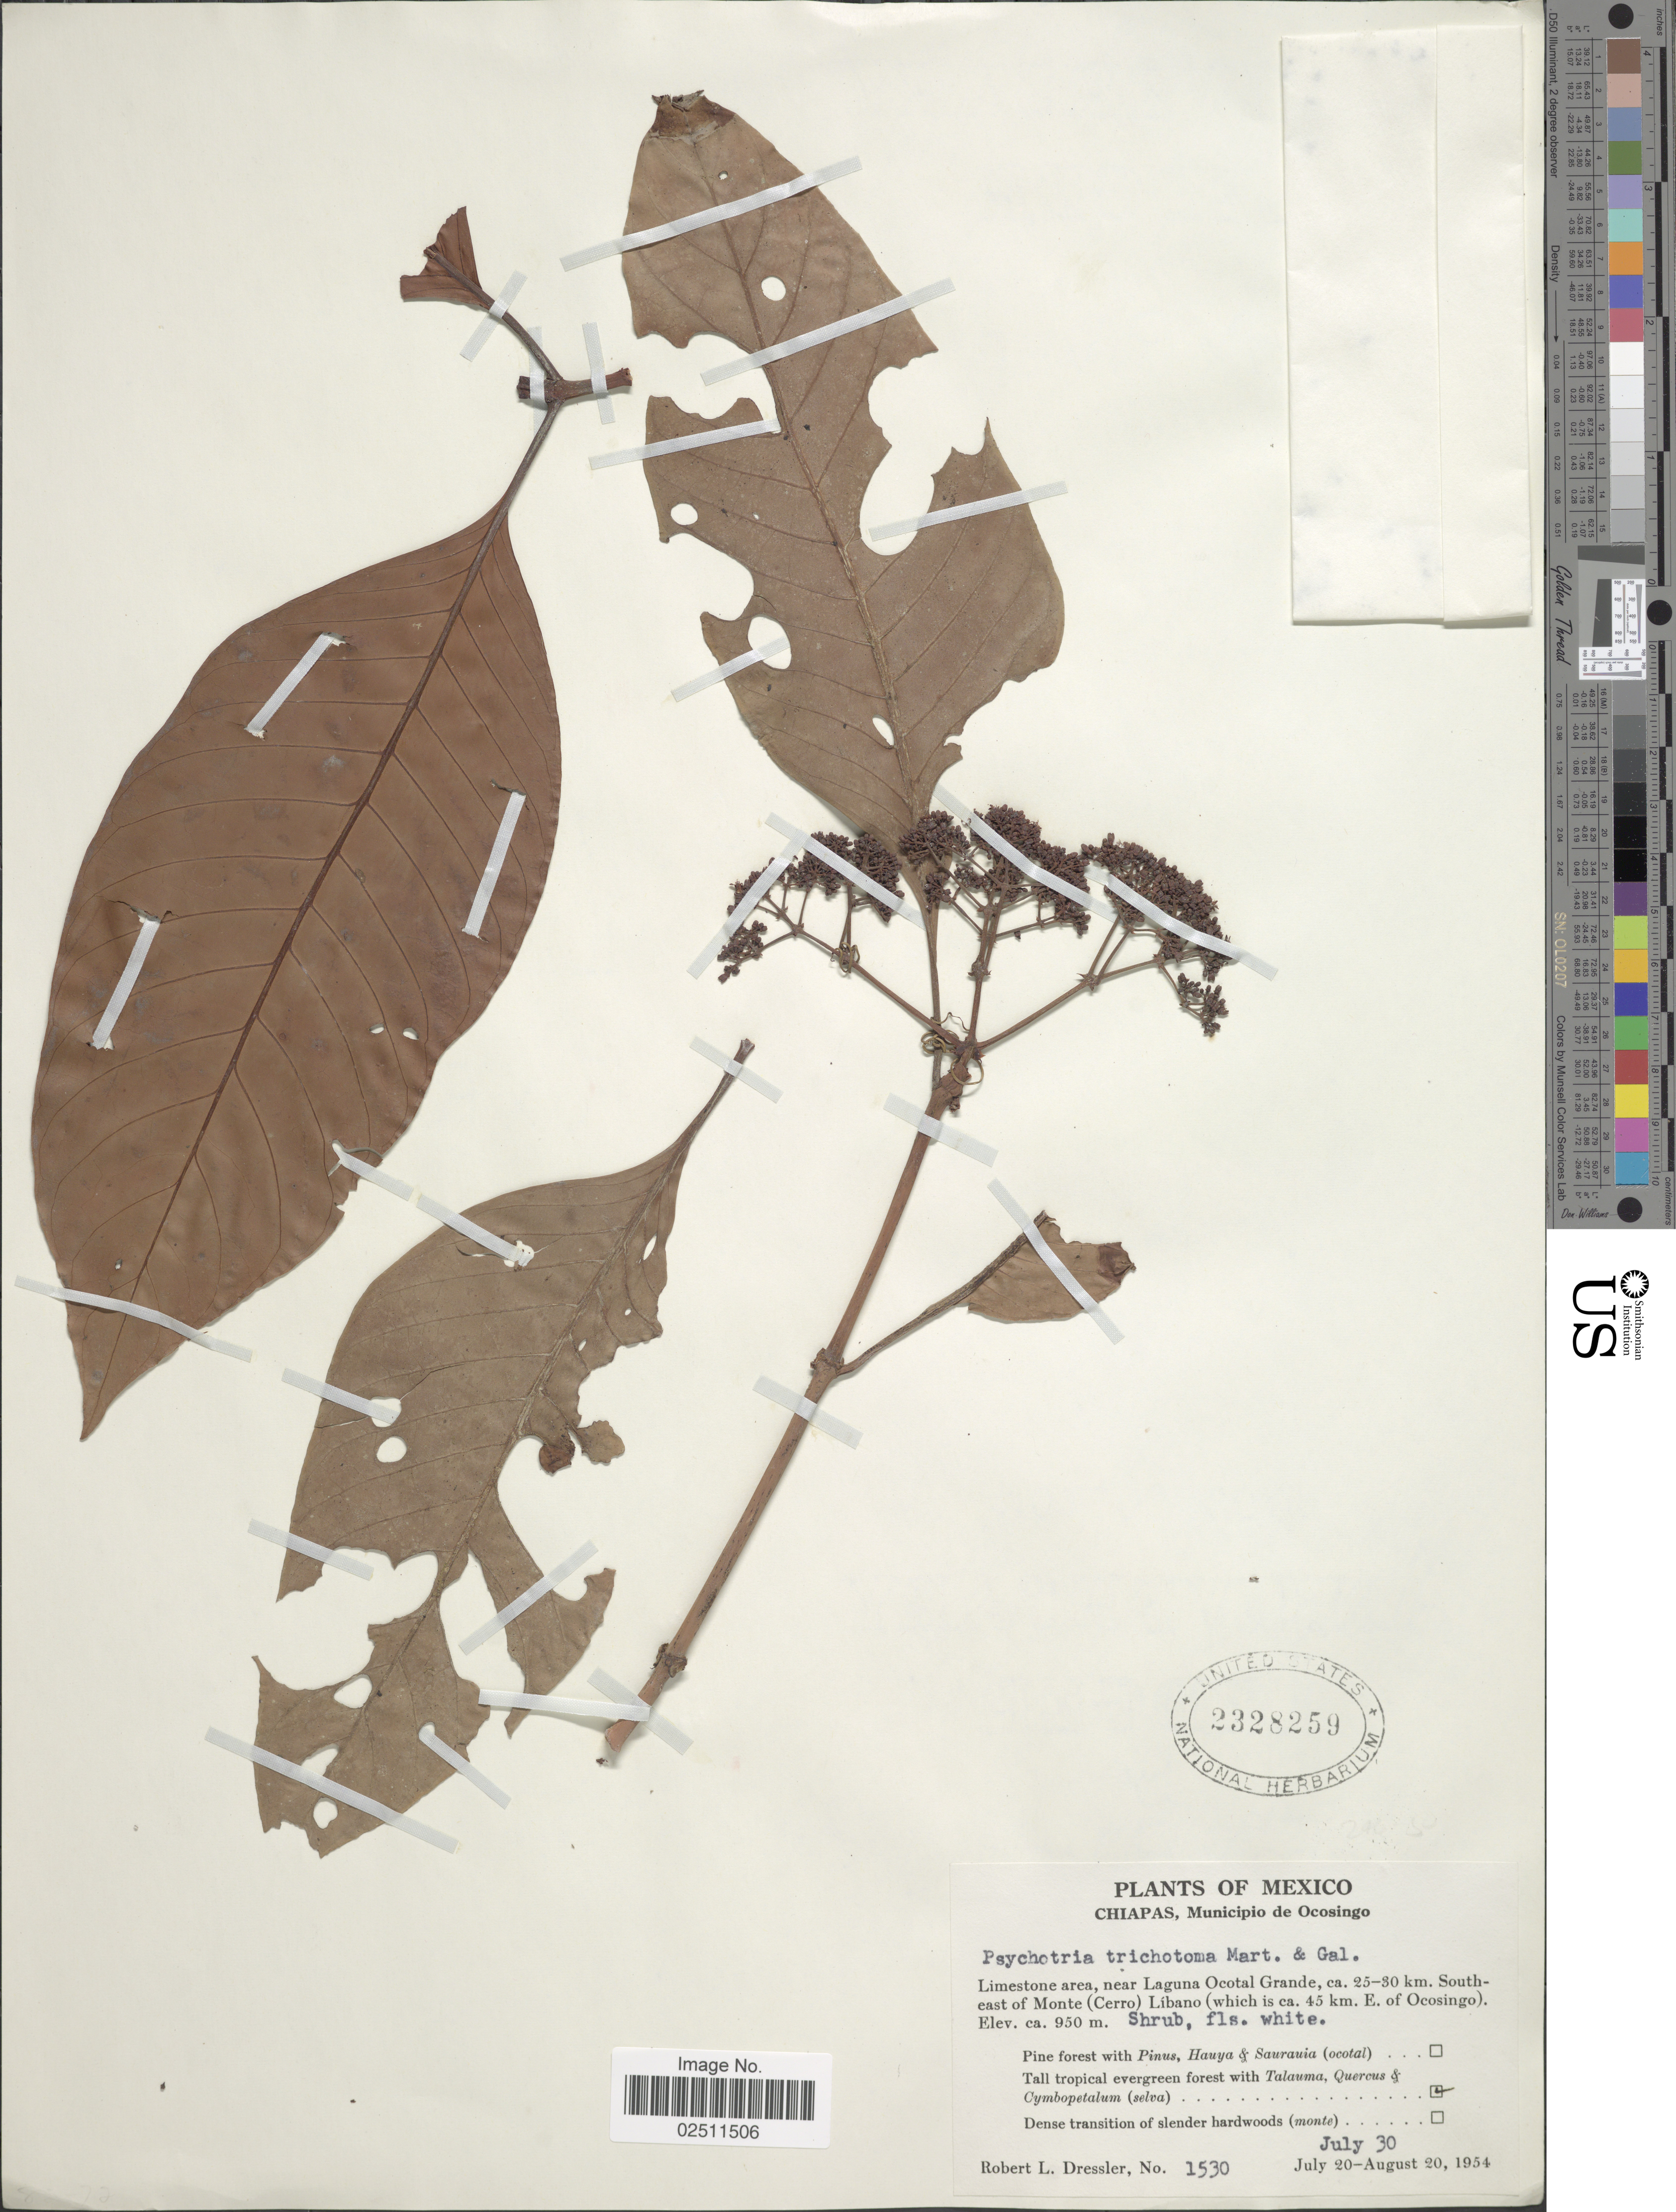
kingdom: Plantae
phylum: Tracheophyta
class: Magnoliopsida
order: Gentianales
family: Rubiaceae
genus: Psychotria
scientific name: Psychotria trichotoma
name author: M. Martens & Galeotti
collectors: R. Dressler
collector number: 1530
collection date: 1954-07-30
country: Mexico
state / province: Chiapas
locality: Municipio de Ocosingo. Limestone area, near Laguna Ocotal Grande, ca. 25-30 km. South- east of Monte (Cerro) Libano (which is ca. 45 km. E of Ocosingo)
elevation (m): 950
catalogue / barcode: US 2328259